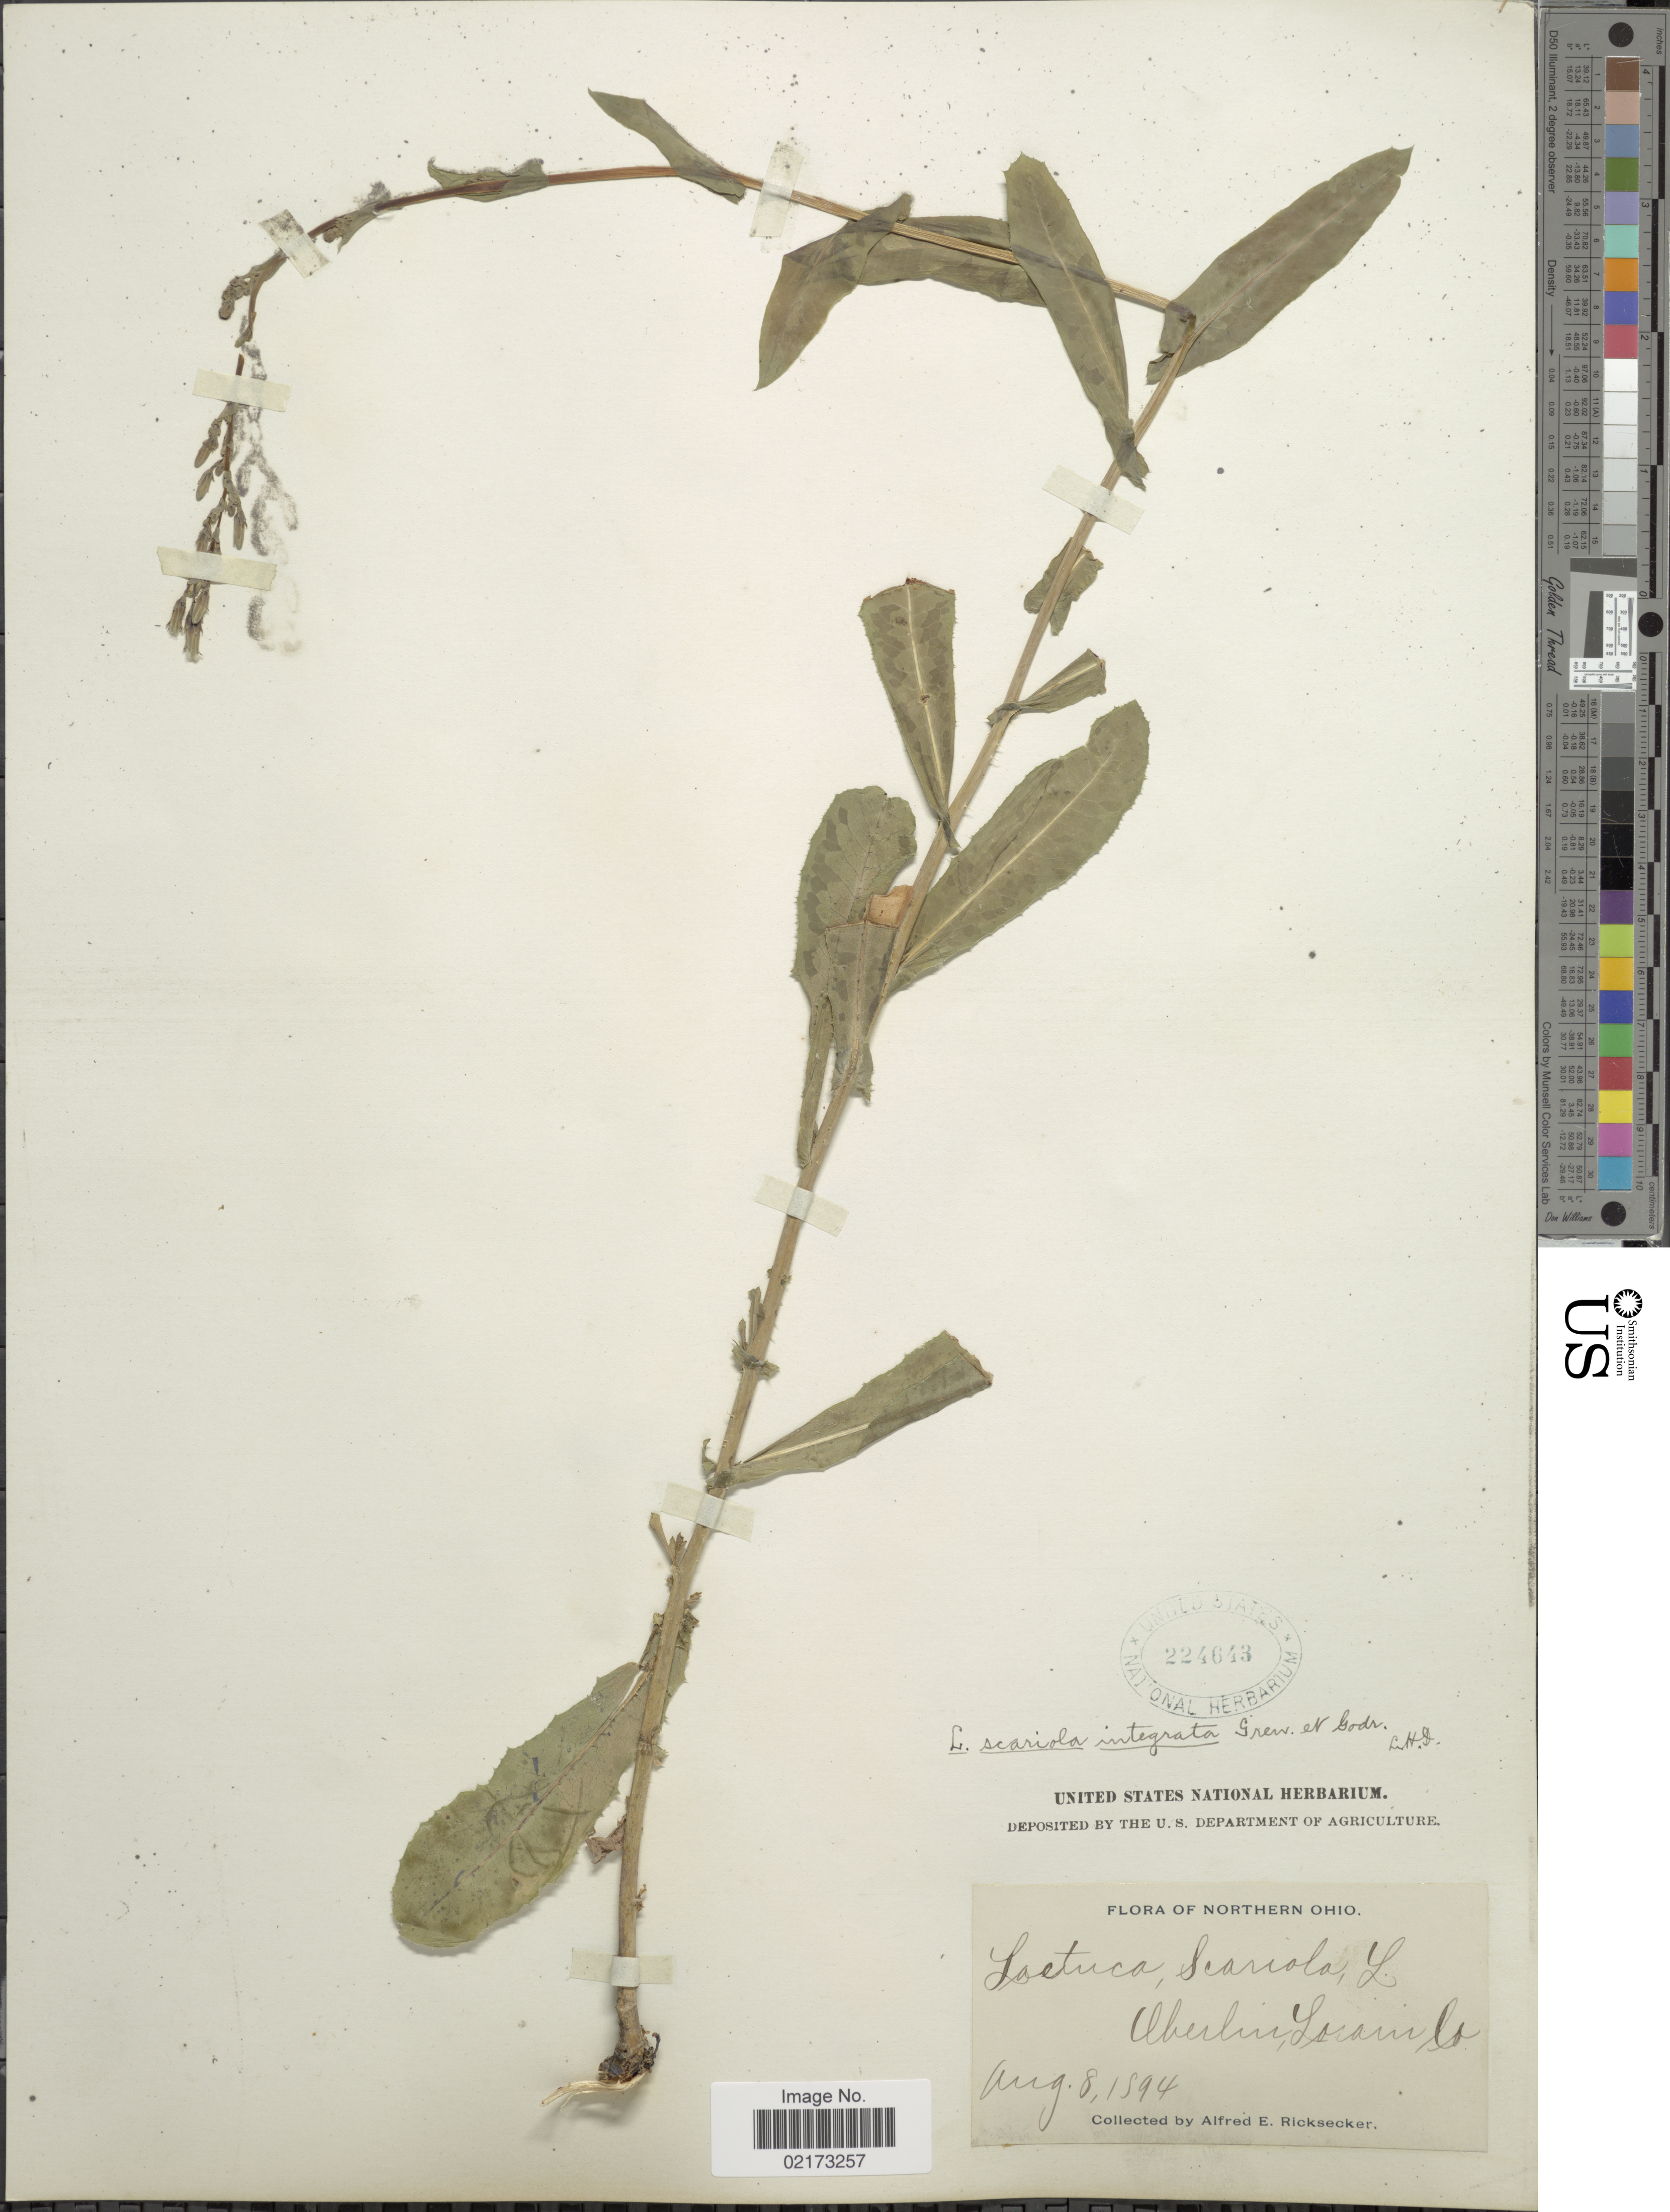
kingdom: Plantae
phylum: Tracheophyta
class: Magnoliopsida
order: Asterales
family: Asteraceae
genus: Lactuca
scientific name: Lactuca serriola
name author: L.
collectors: A. E. Ricksecker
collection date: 1894-08-08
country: United States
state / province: Ohio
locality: Northern Ohio, Oberlin, Lorain Co.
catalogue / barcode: US 224643